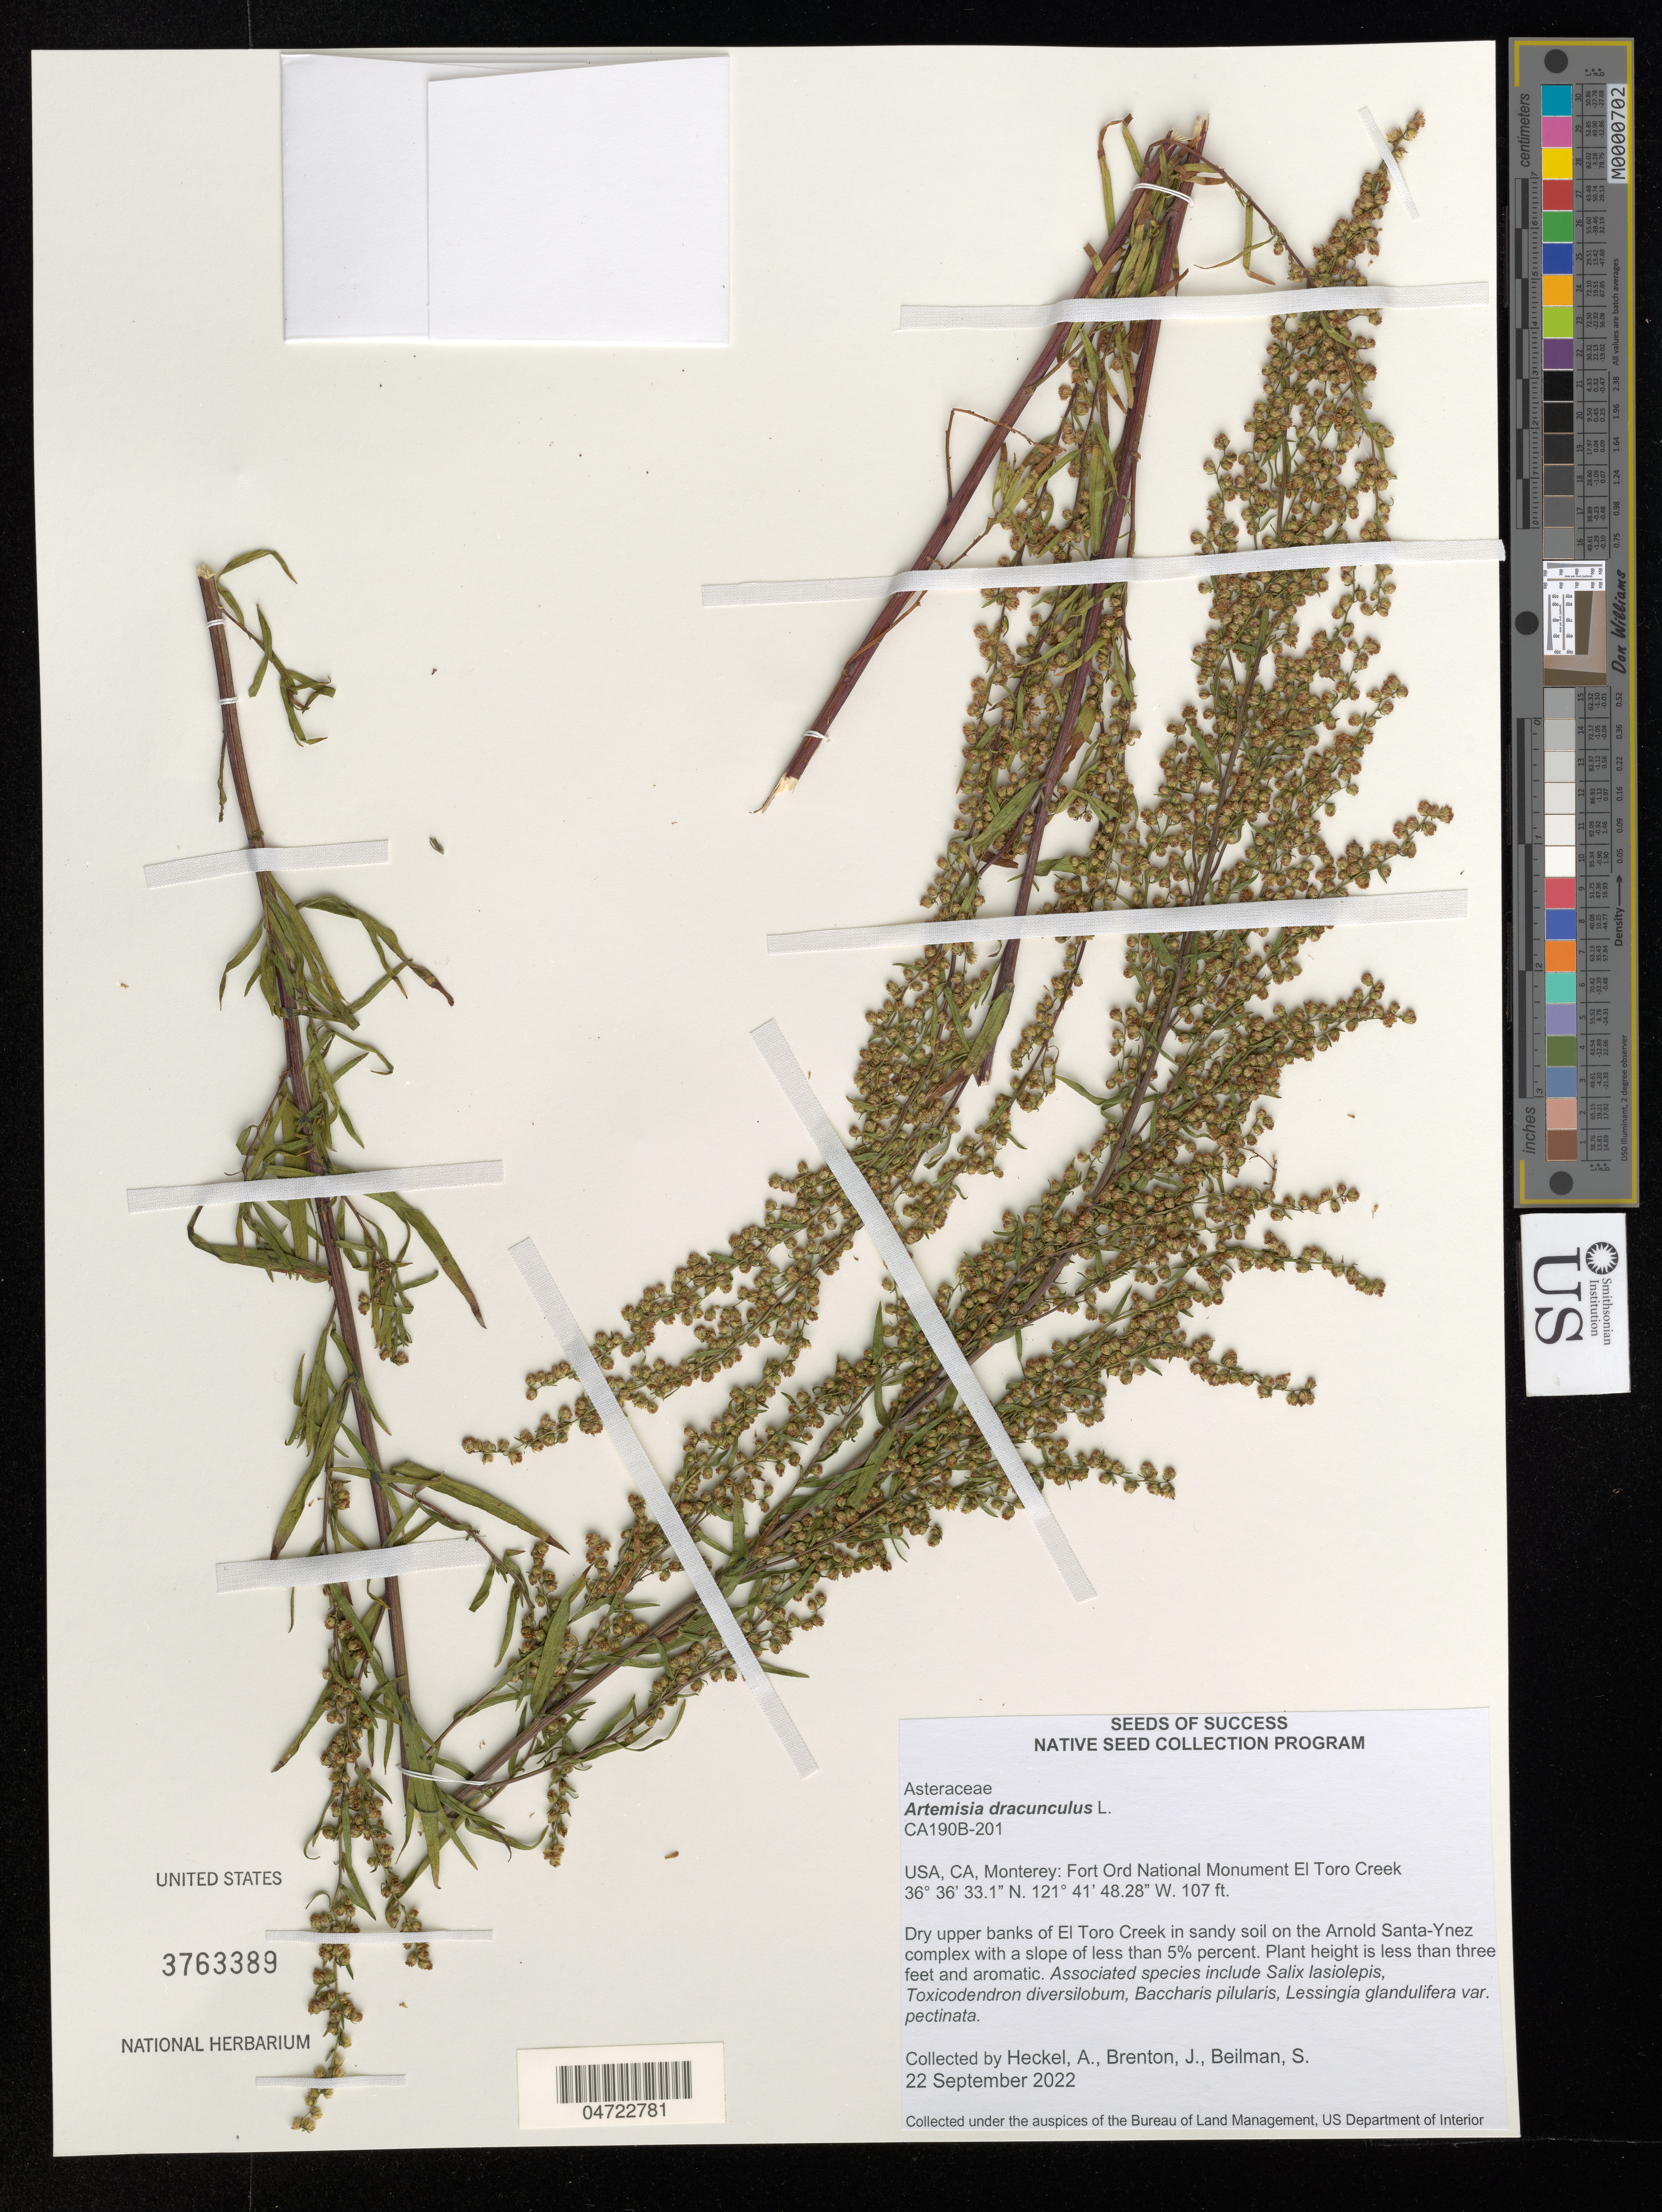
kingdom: Plantae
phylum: Tracheophyta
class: Magnoliopsida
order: Asterales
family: Asteraceae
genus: Artemisia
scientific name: Artemisia dracunculus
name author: L.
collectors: A. Heckel, J. Brenton & S. Beilman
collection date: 2022-09-22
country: United States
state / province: California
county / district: Monterey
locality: CA, Monterey: Fort Ord National Monument El Toro Creek. Dry upper banks of El Toro Creek in sandy soil on the Arnold Santa-Ynez complex with a slope of less than 5% percent.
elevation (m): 33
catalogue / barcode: US 3763389